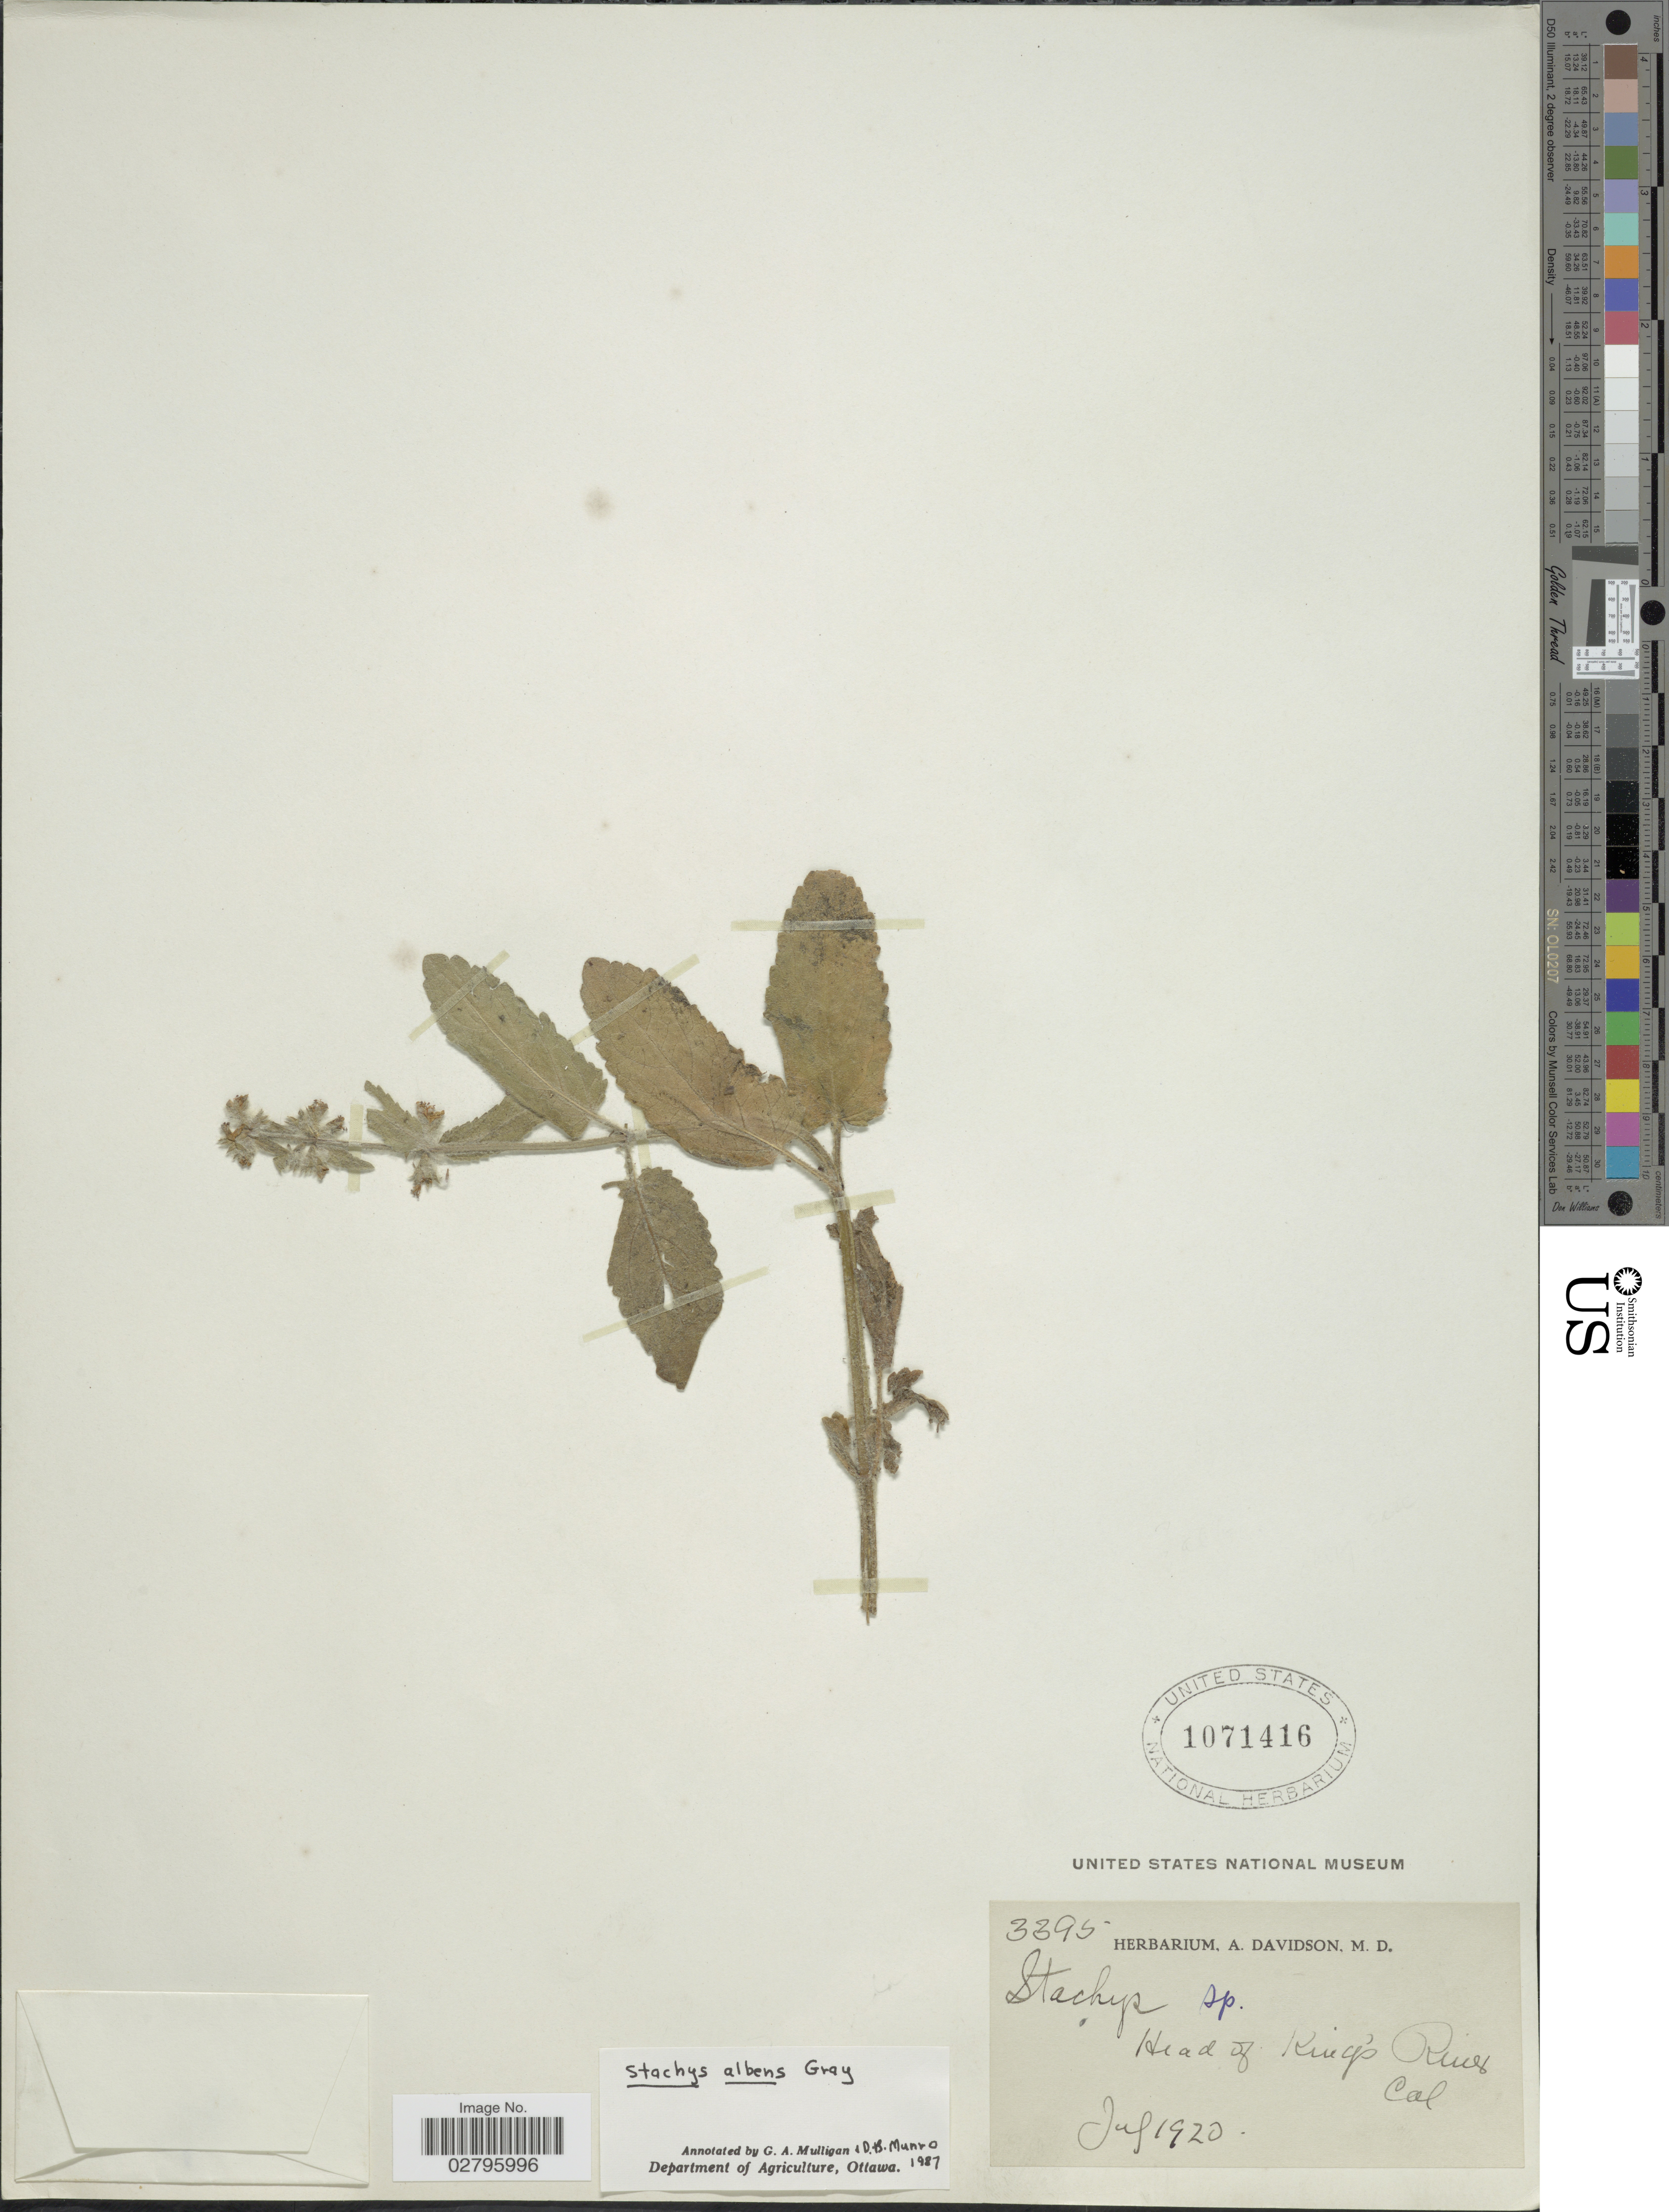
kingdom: Plantae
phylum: Tracheophyta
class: Magnoliopsida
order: Lamiales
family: Lamiaceae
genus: Stachys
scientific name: Stachys albens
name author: A. Gray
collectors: ex herb. A. Davidson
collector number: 3395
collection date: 1920-07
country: United States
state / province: California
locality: Head of King's Ruis, Cal.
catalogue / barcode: US 1071416